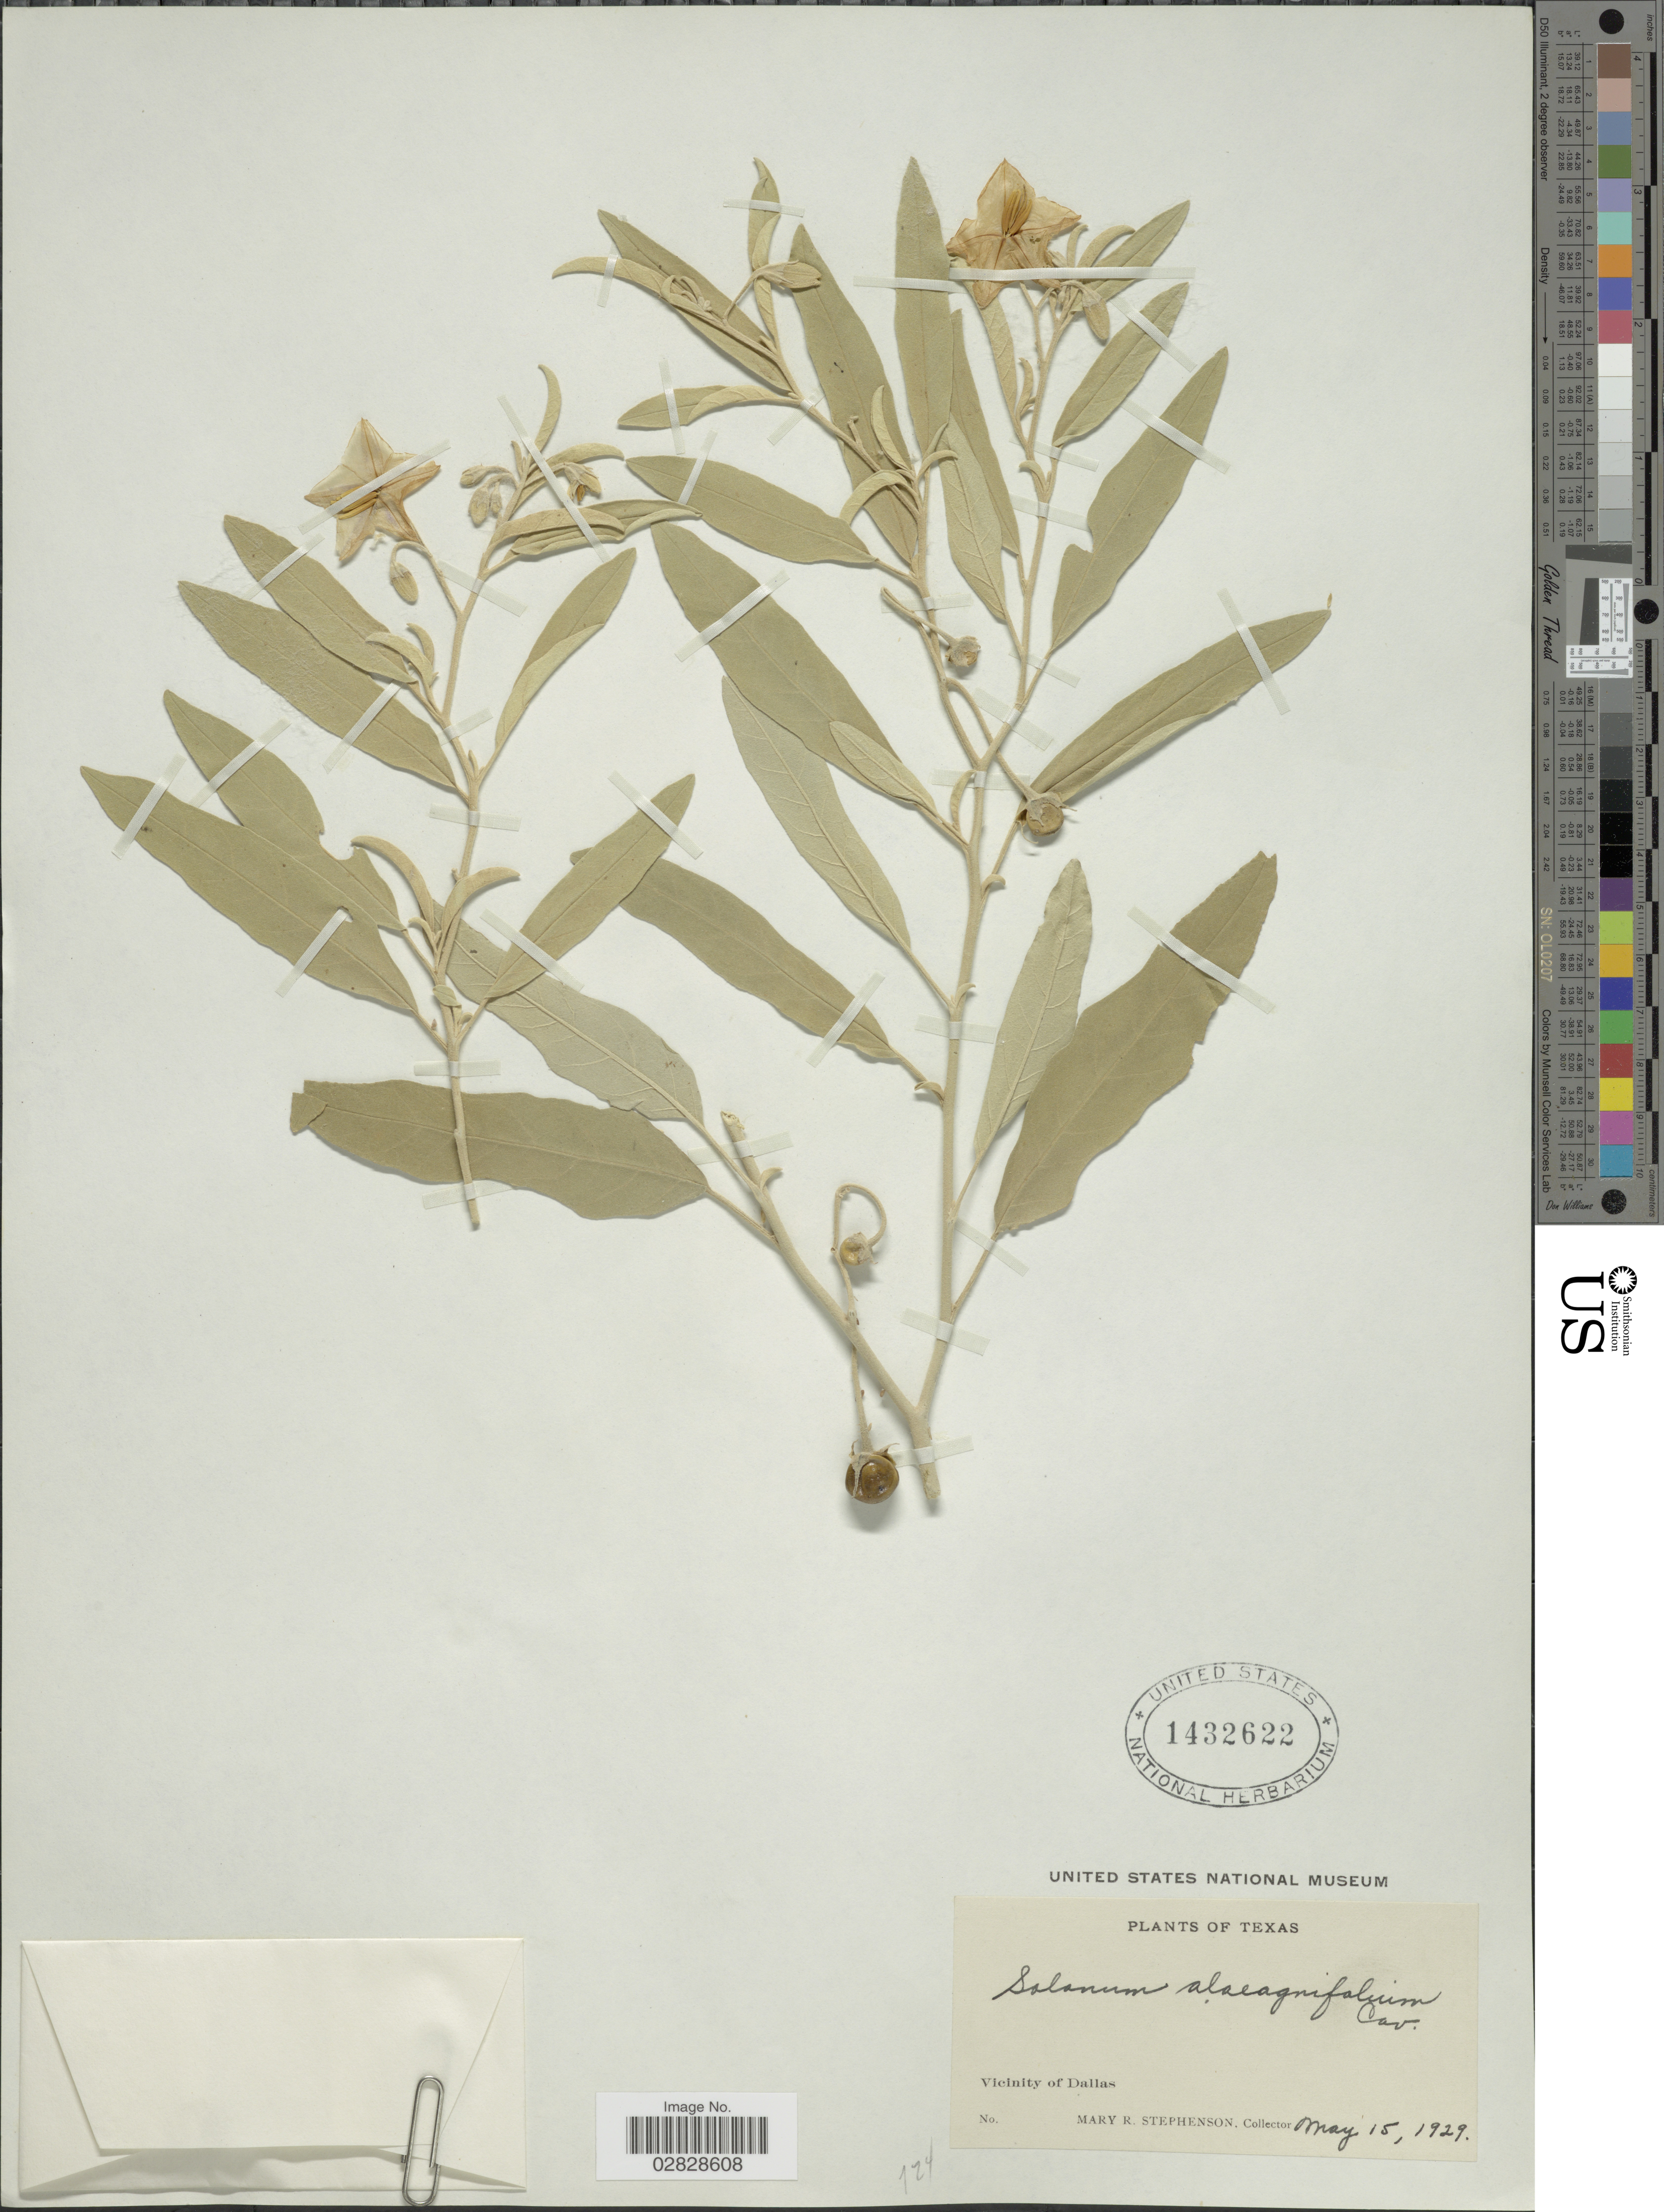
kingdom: Plantae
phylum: Tracheophyta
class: Magnoliopsida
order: Solanales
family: Solanaceae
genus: Solanum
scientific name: Solanum elaeagnifolium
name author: Cav.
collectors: M. R. Stephenson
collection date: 1929-05-15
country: United States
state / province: Texas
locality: Vicinity of Dallas.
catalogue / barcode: US 1432622